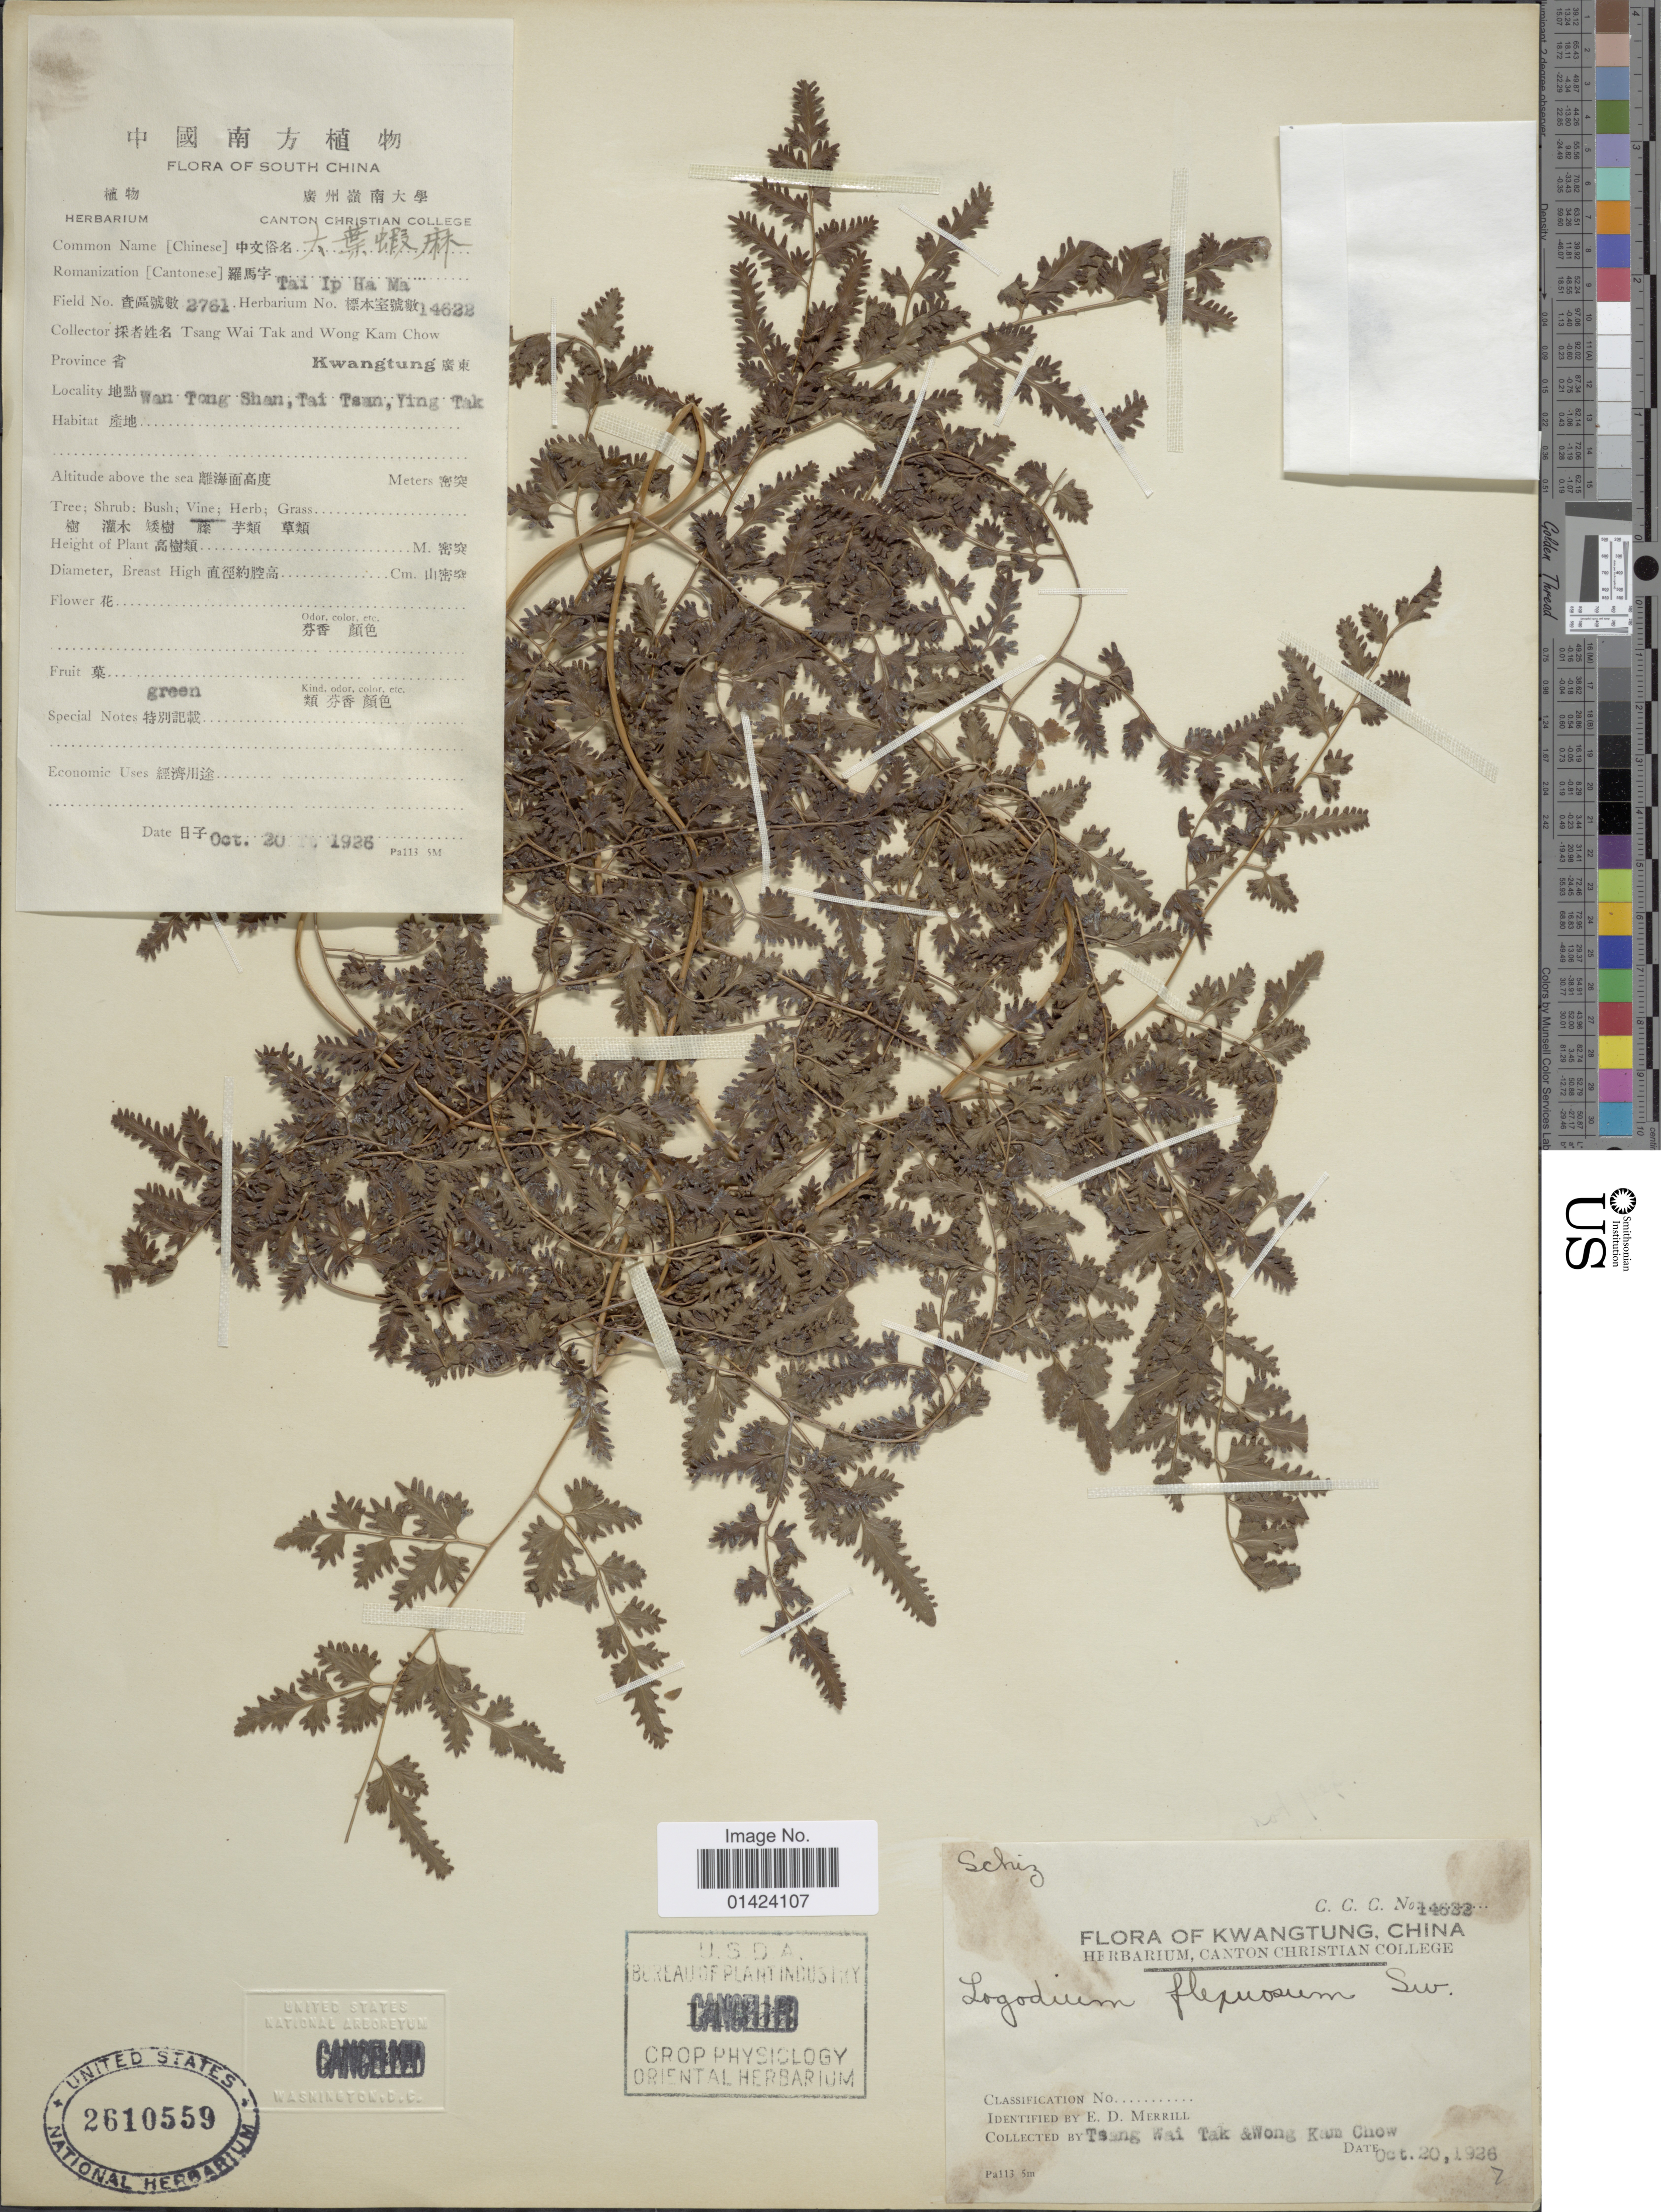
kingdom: Plantae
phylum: Tracheophyta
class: Polypodiopsida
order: Schizaeales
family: Lygodiaceae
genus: Lygodium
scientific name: Lygodium flexuosum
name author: Sw.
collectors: T. Tak & W. Chow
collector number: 2761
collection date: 1926-10-20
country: China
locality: Wan Tong Shan, Tai Tsan, Ying Tak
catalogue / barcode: US 2610559